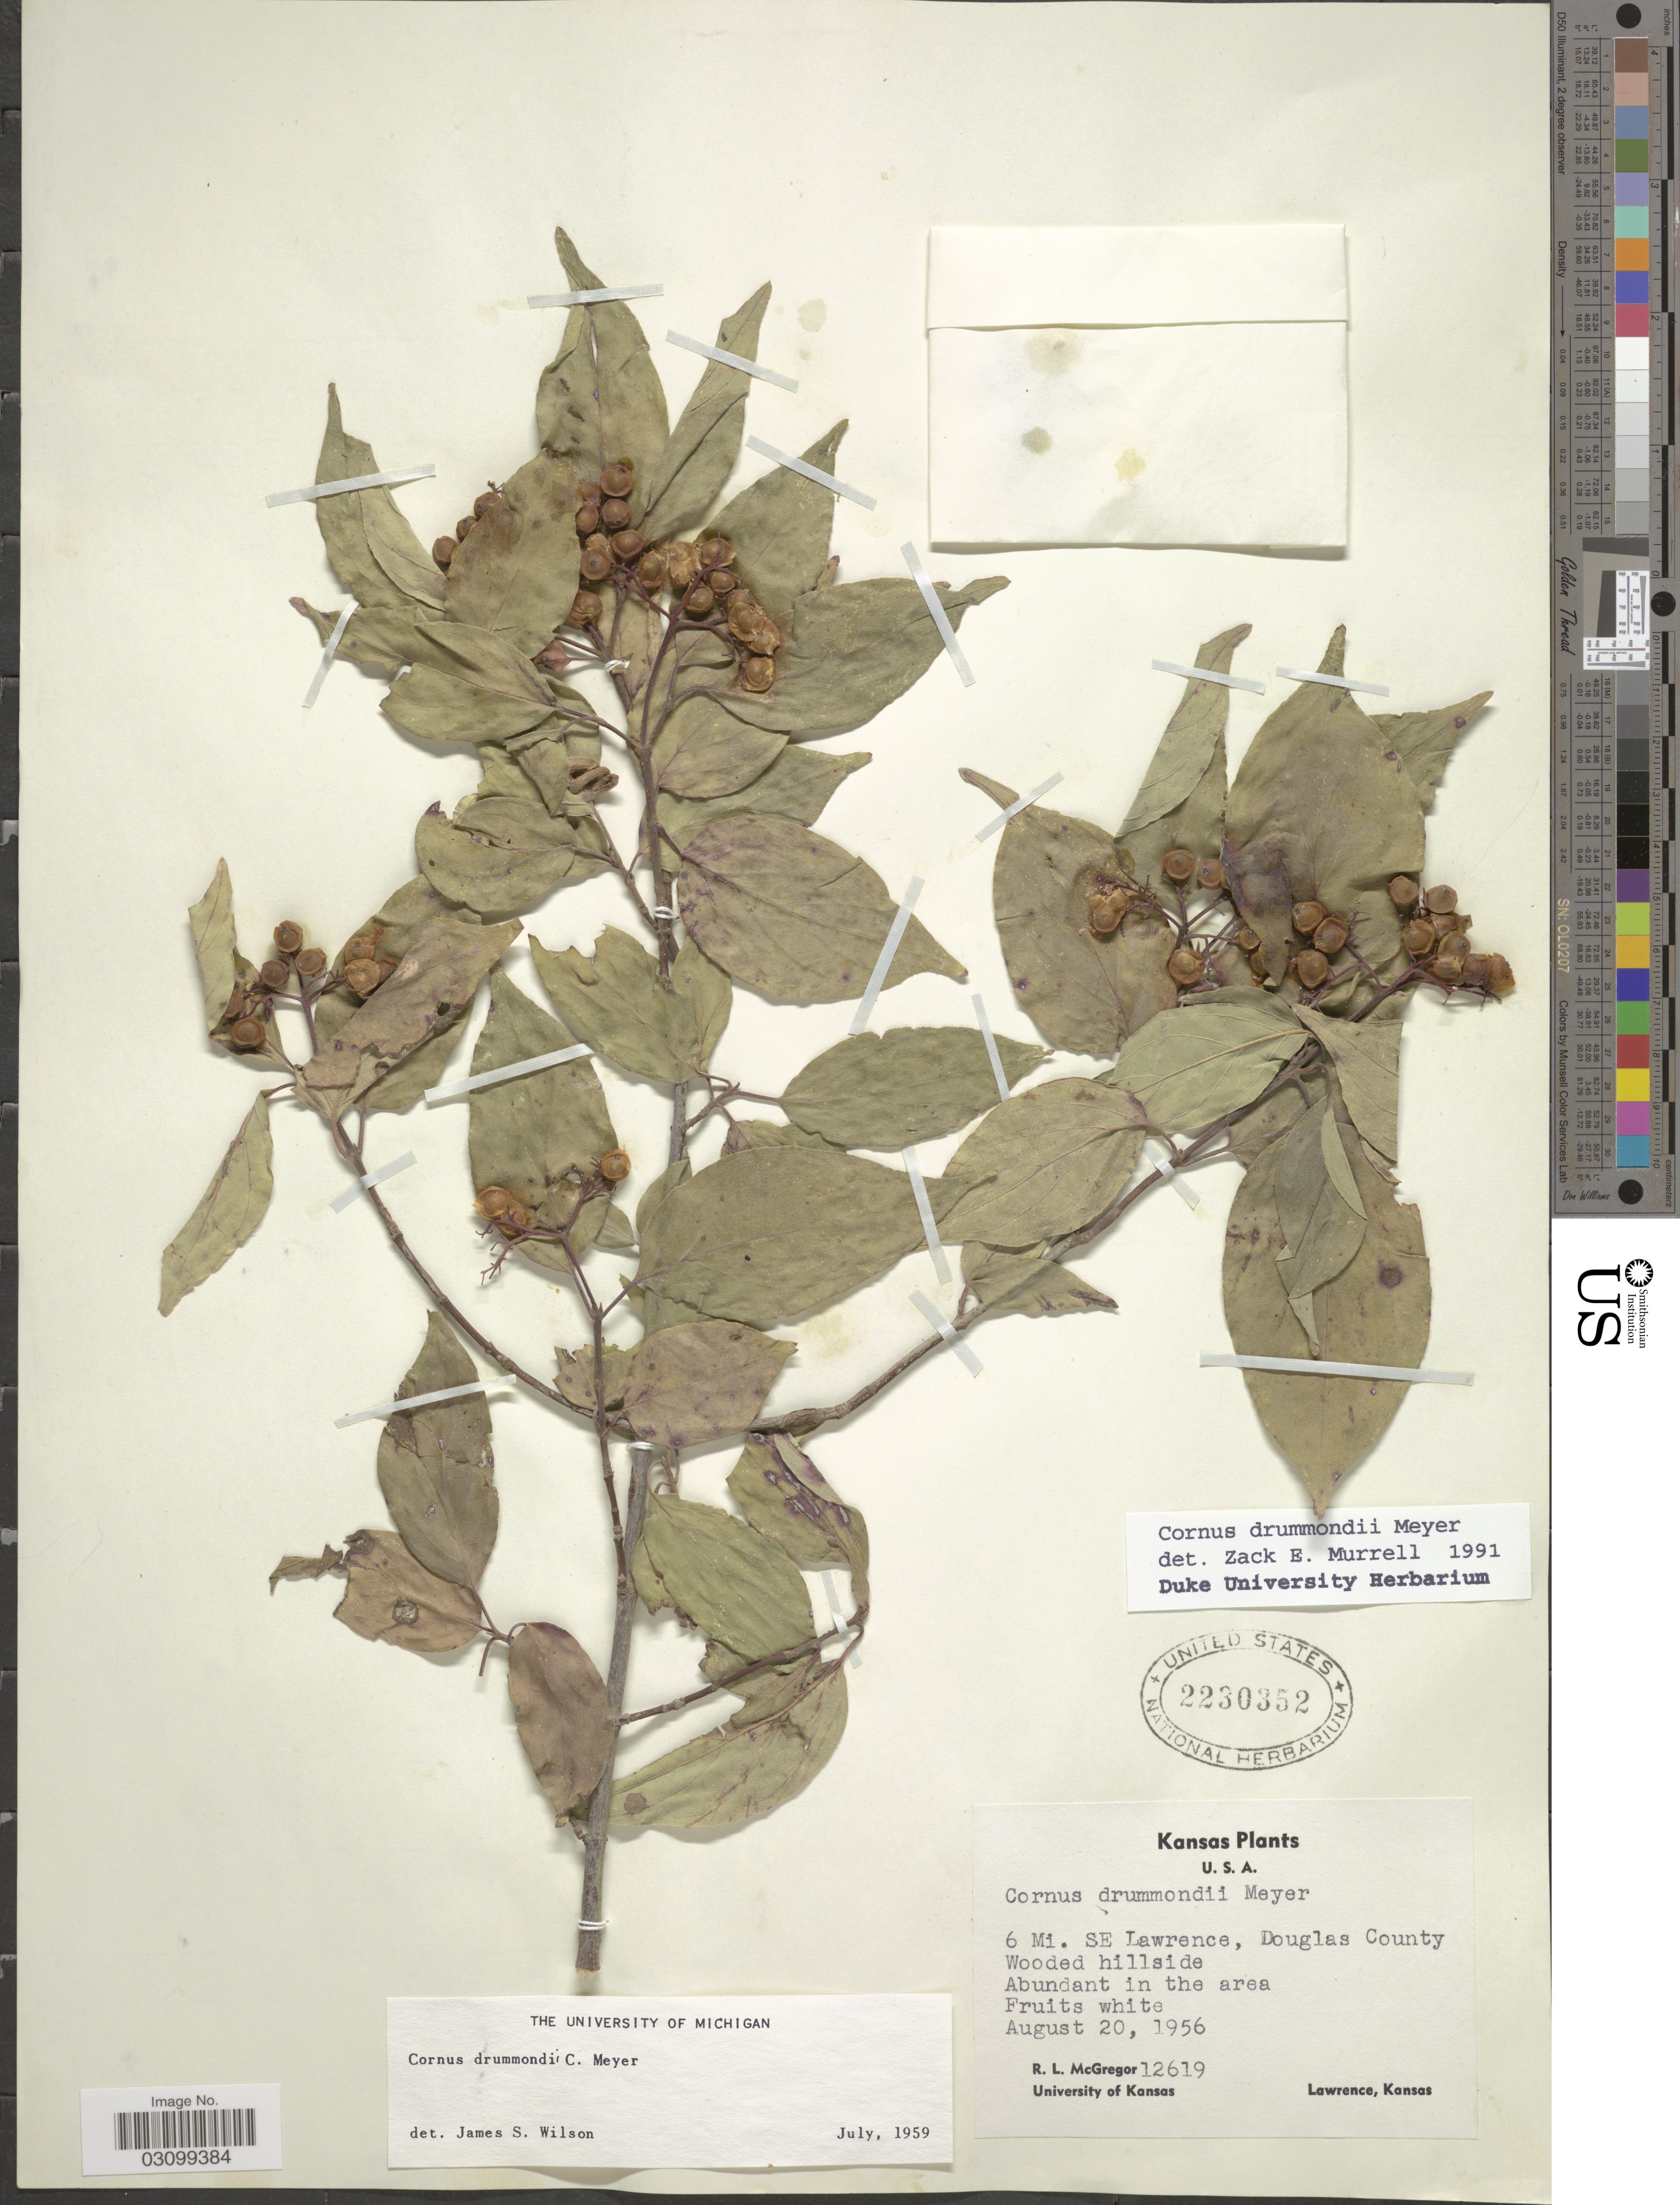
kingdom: Plantae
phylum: Tracheophyta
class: Magnoliopsida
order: Cornales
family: Cornaceae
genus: Cornus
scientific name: Cornus drummondii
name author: C.A. Mey.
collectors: R. McGregor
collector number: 12619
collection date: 1956-08-20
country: United States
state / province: Kansas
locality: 6 Mi. SE Lawrence, Douglas County.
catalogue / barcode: US 2230352